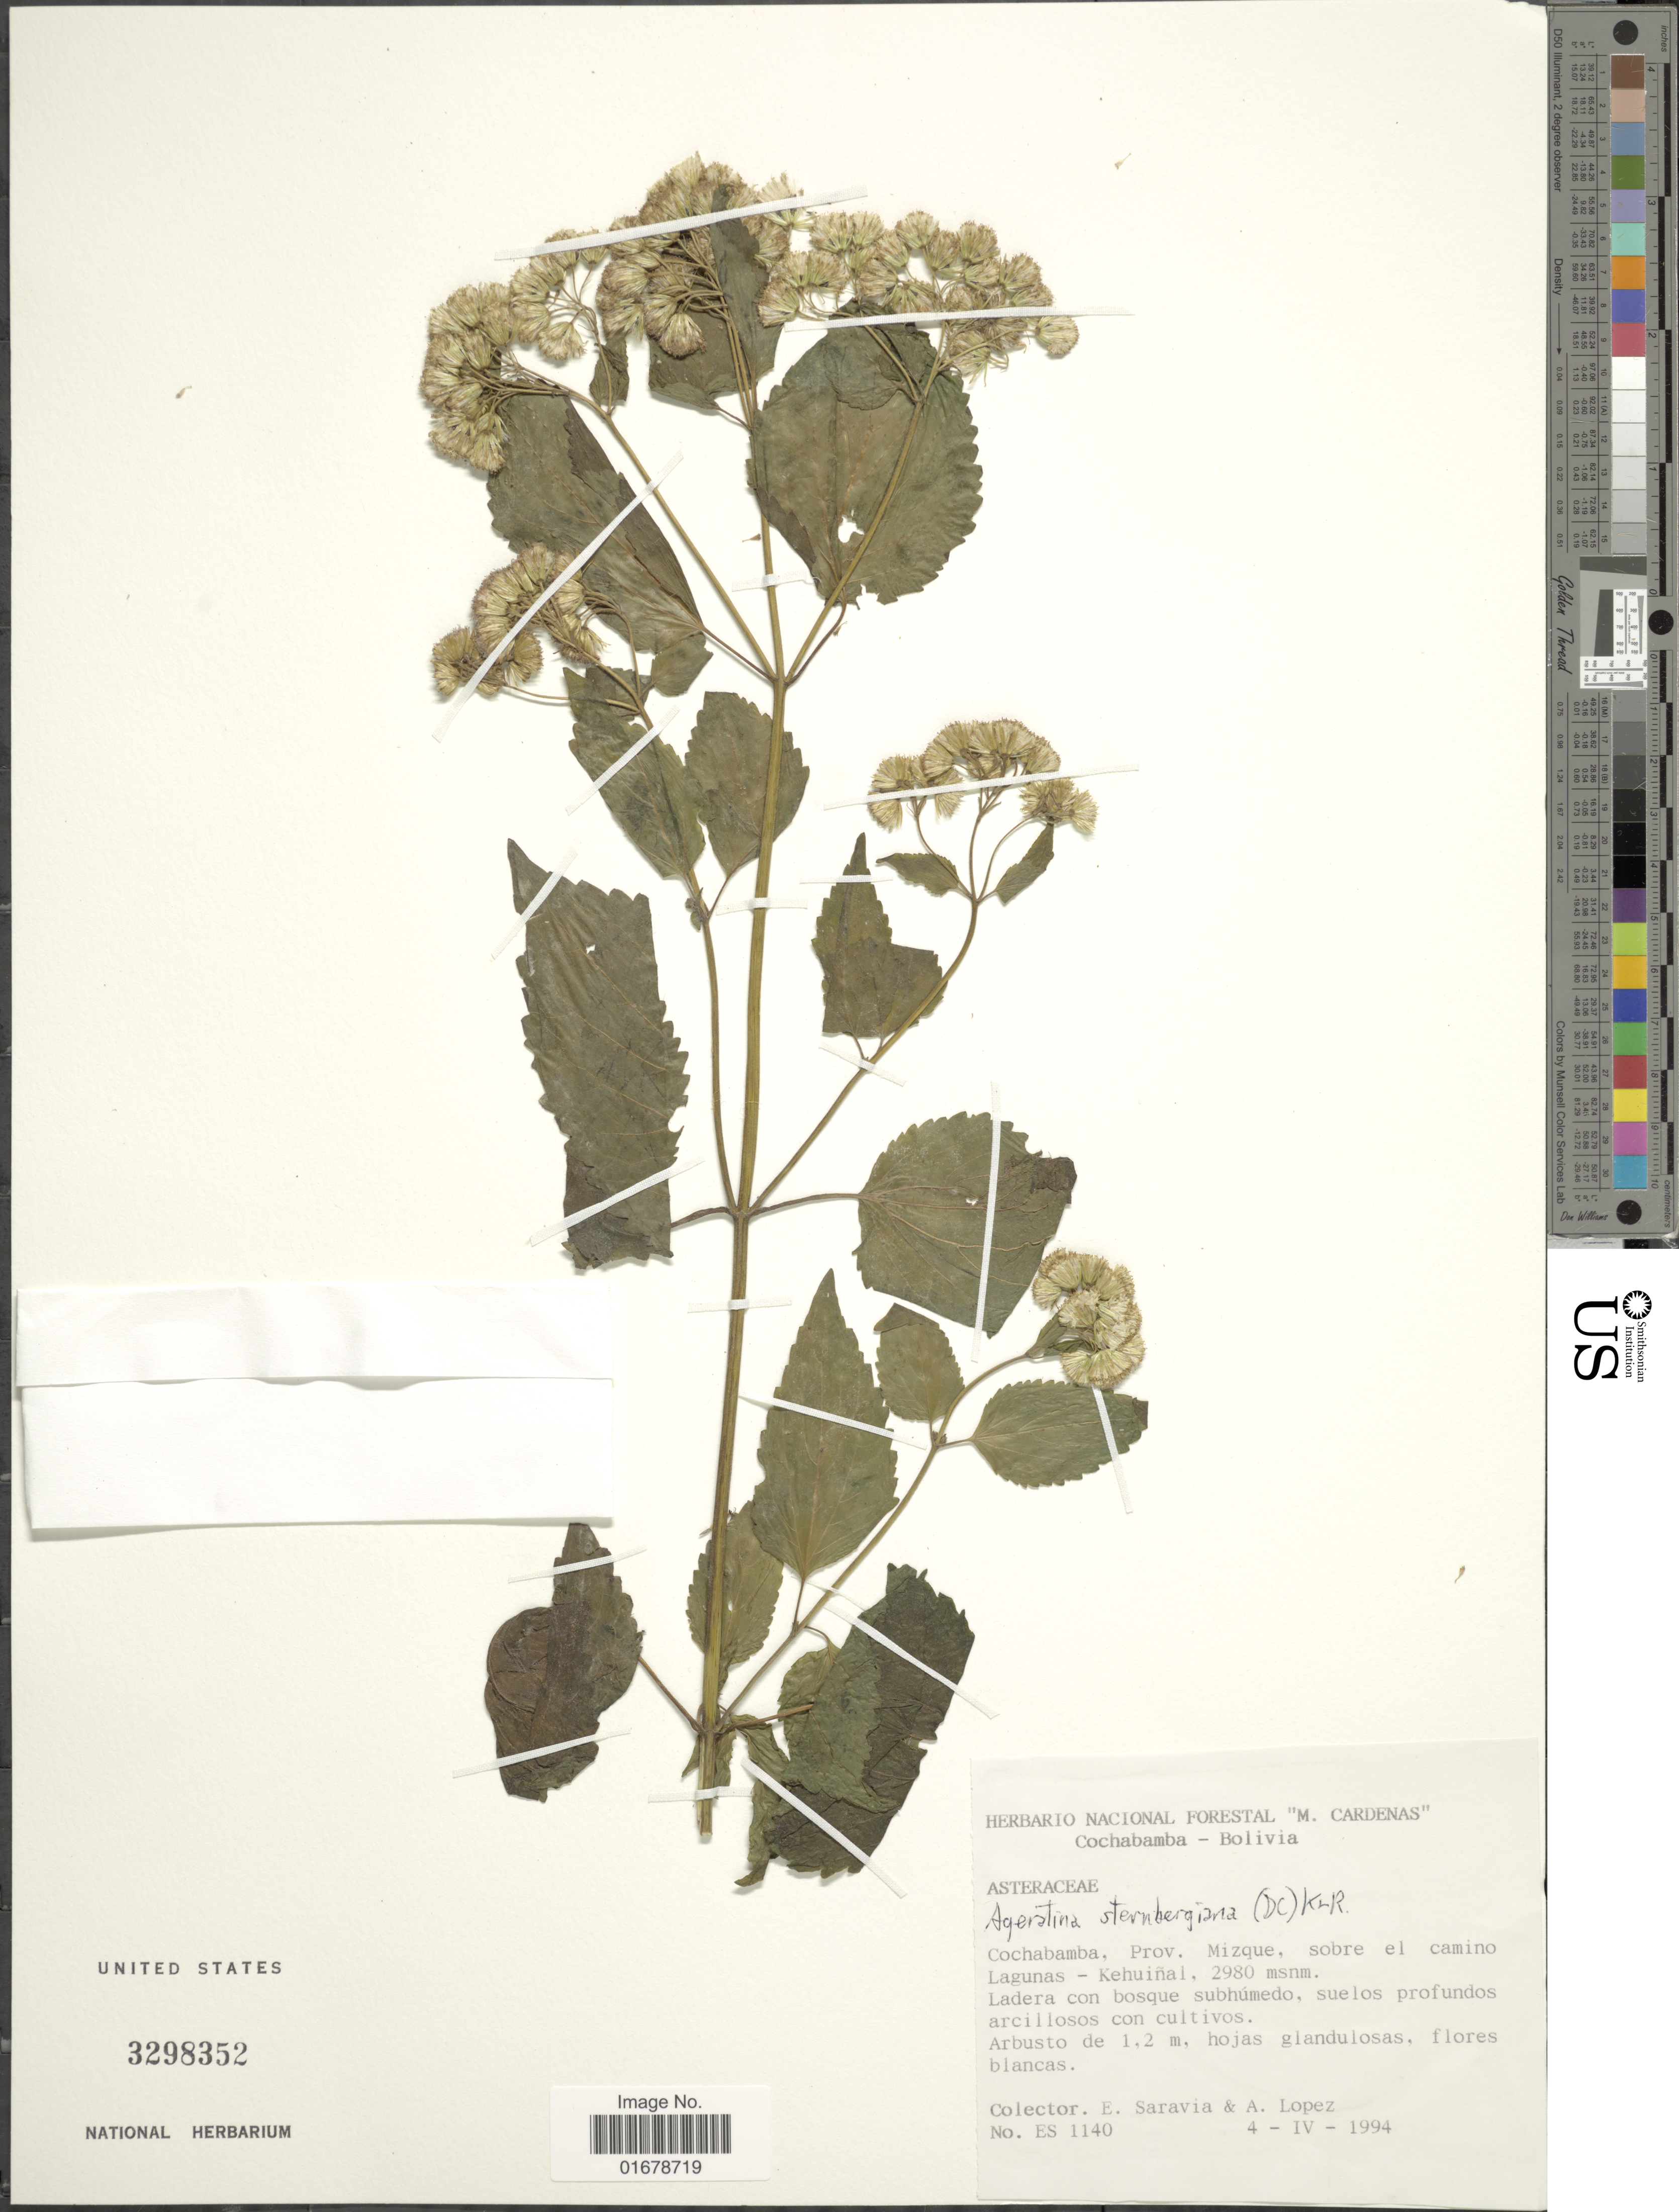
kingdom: Plantae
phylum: Tracheophyta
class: Magnoliopsida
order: Asterales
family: Asteraceae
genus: Ageratina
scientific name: Ageratina sternbergiana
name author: (DC.) R.M. King & H. Rob.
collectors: E. Saravia & A. Lopez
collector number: ES 1140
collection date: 1994-04-04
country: Bolivia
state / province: Cochabamba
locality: Cochabamba, Prov. Mizque, sobre el camino Lagunas - Kehuinal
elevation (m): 2980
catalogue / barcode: US 3298352